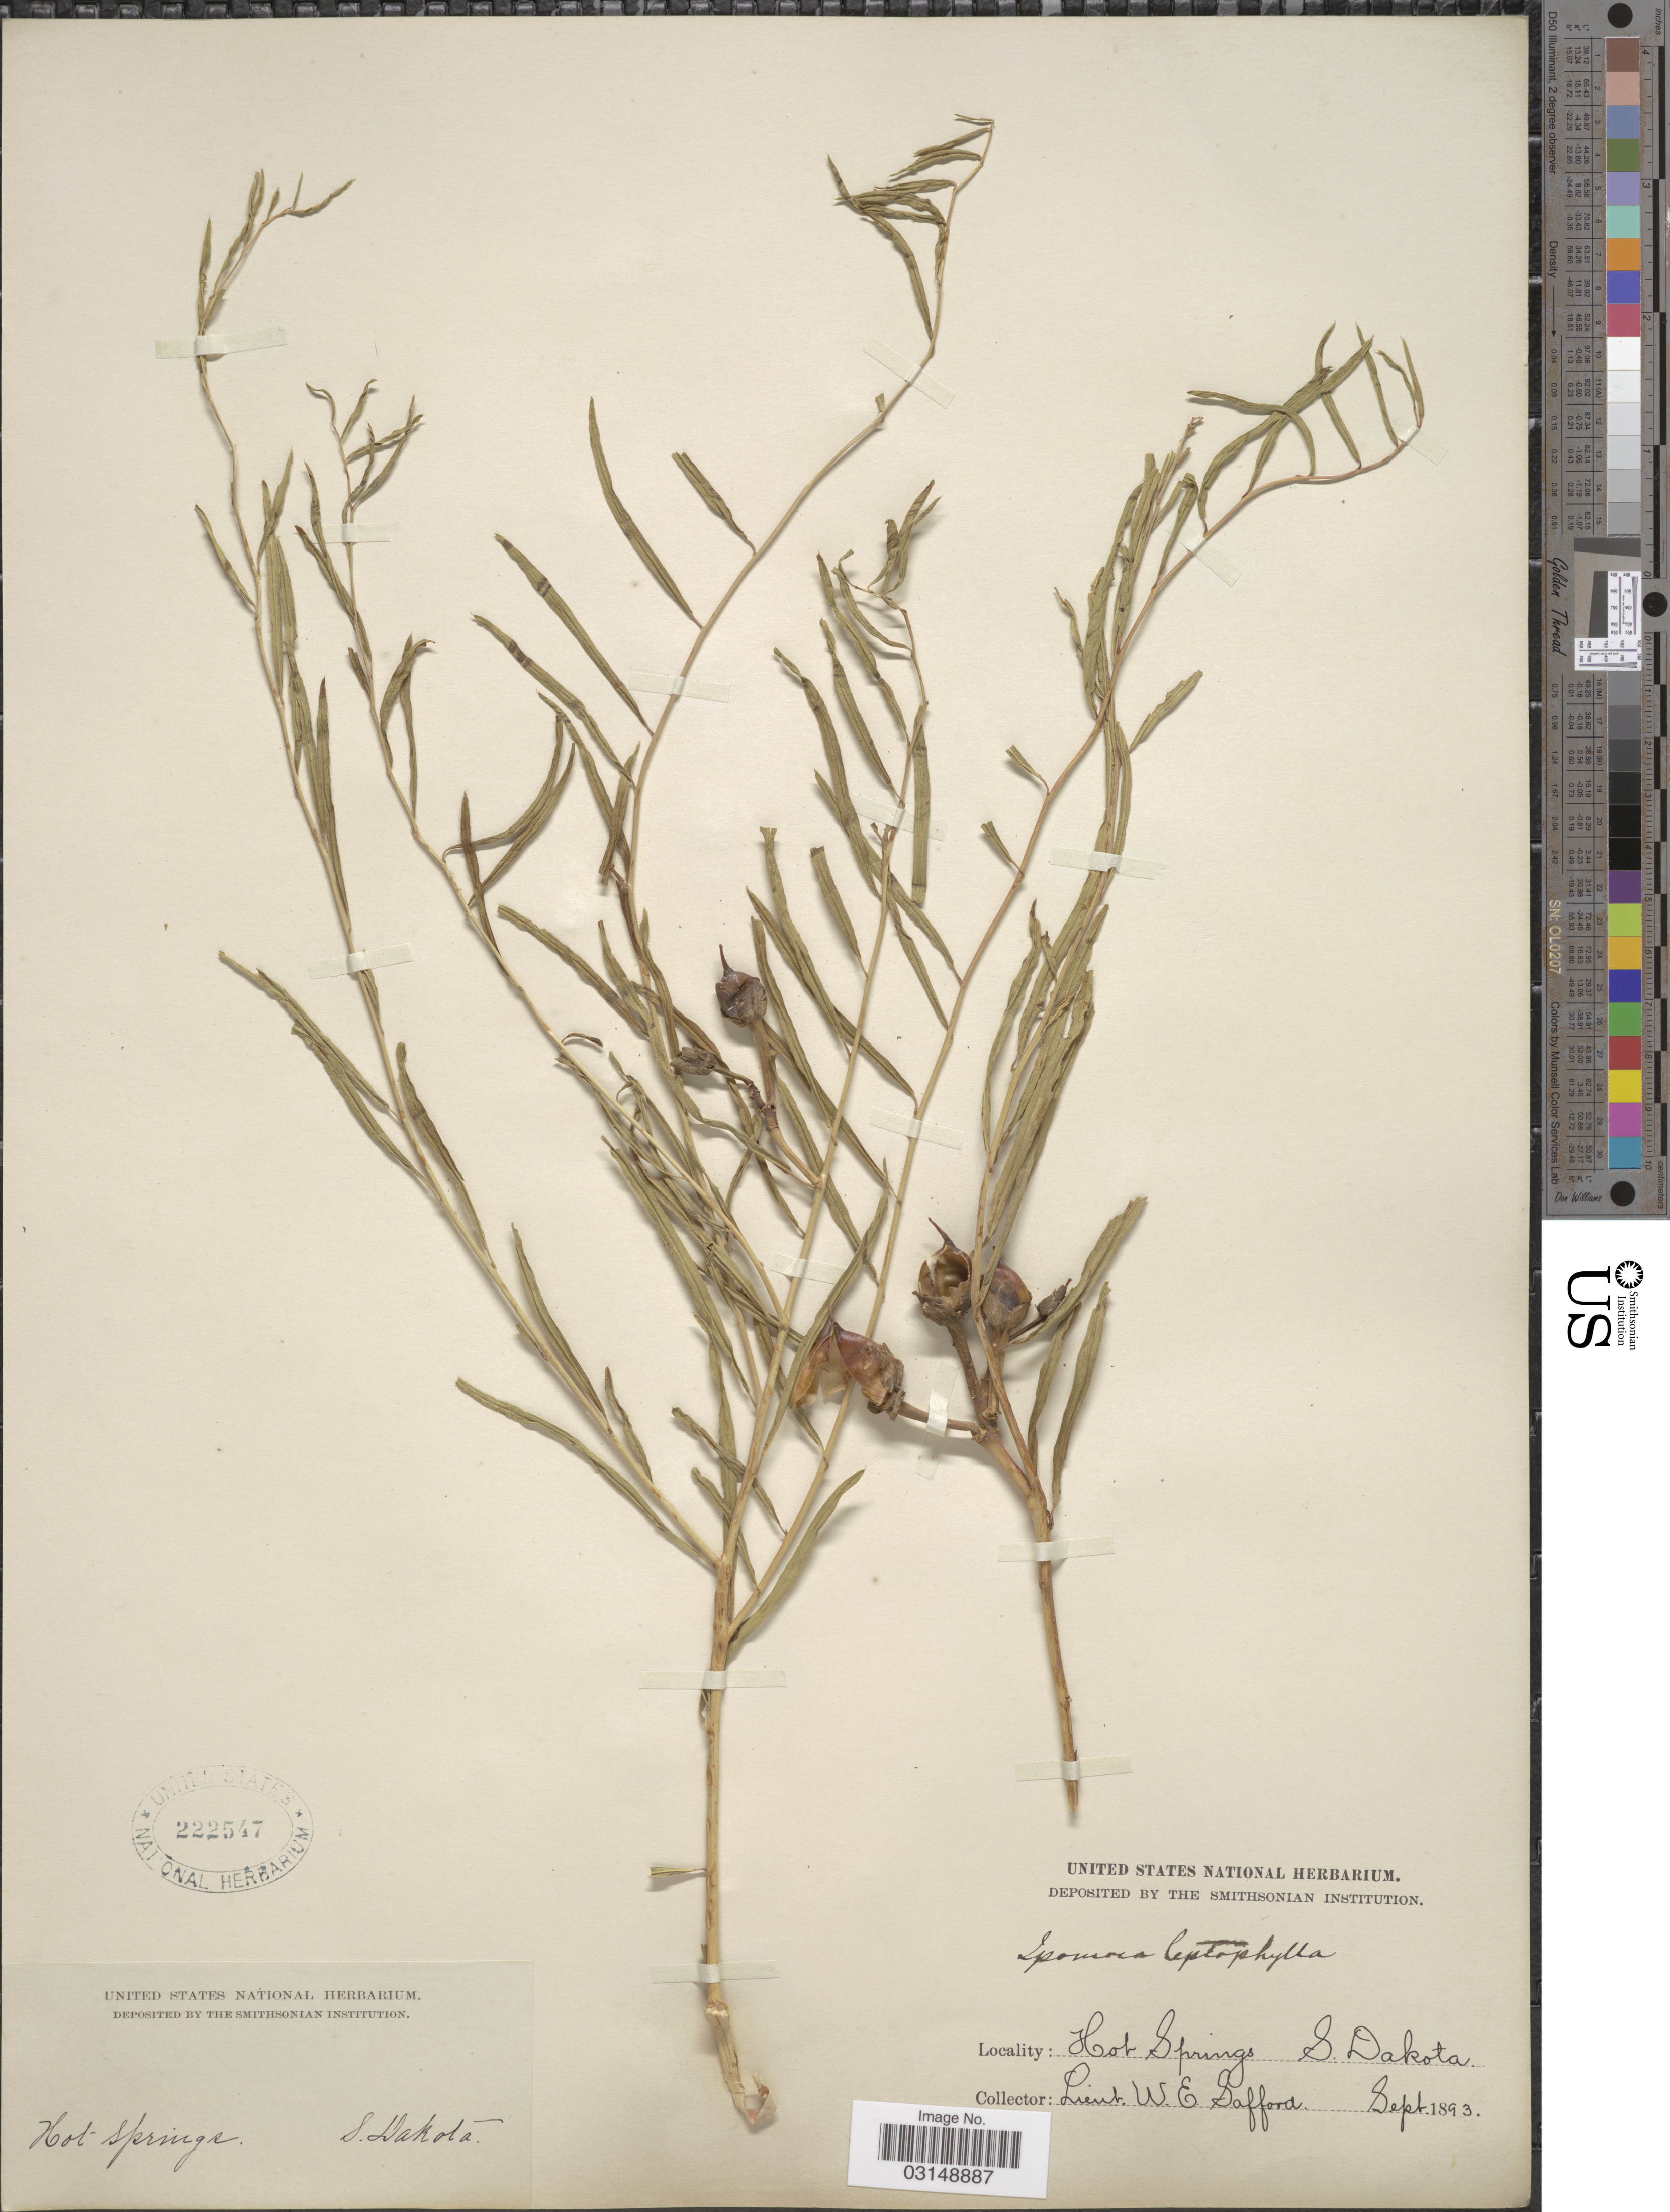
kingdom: Plantae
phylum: Tracheophyta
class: Magnoliopsida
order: Solanales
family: Convolvulaceae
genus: Ipomoea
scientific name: Ipomoea leptophylla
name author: Torr.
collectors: W. E. Safford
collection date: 1893-09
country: United States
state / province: South Dakota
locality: Hot Springs.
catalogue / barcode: US 222547